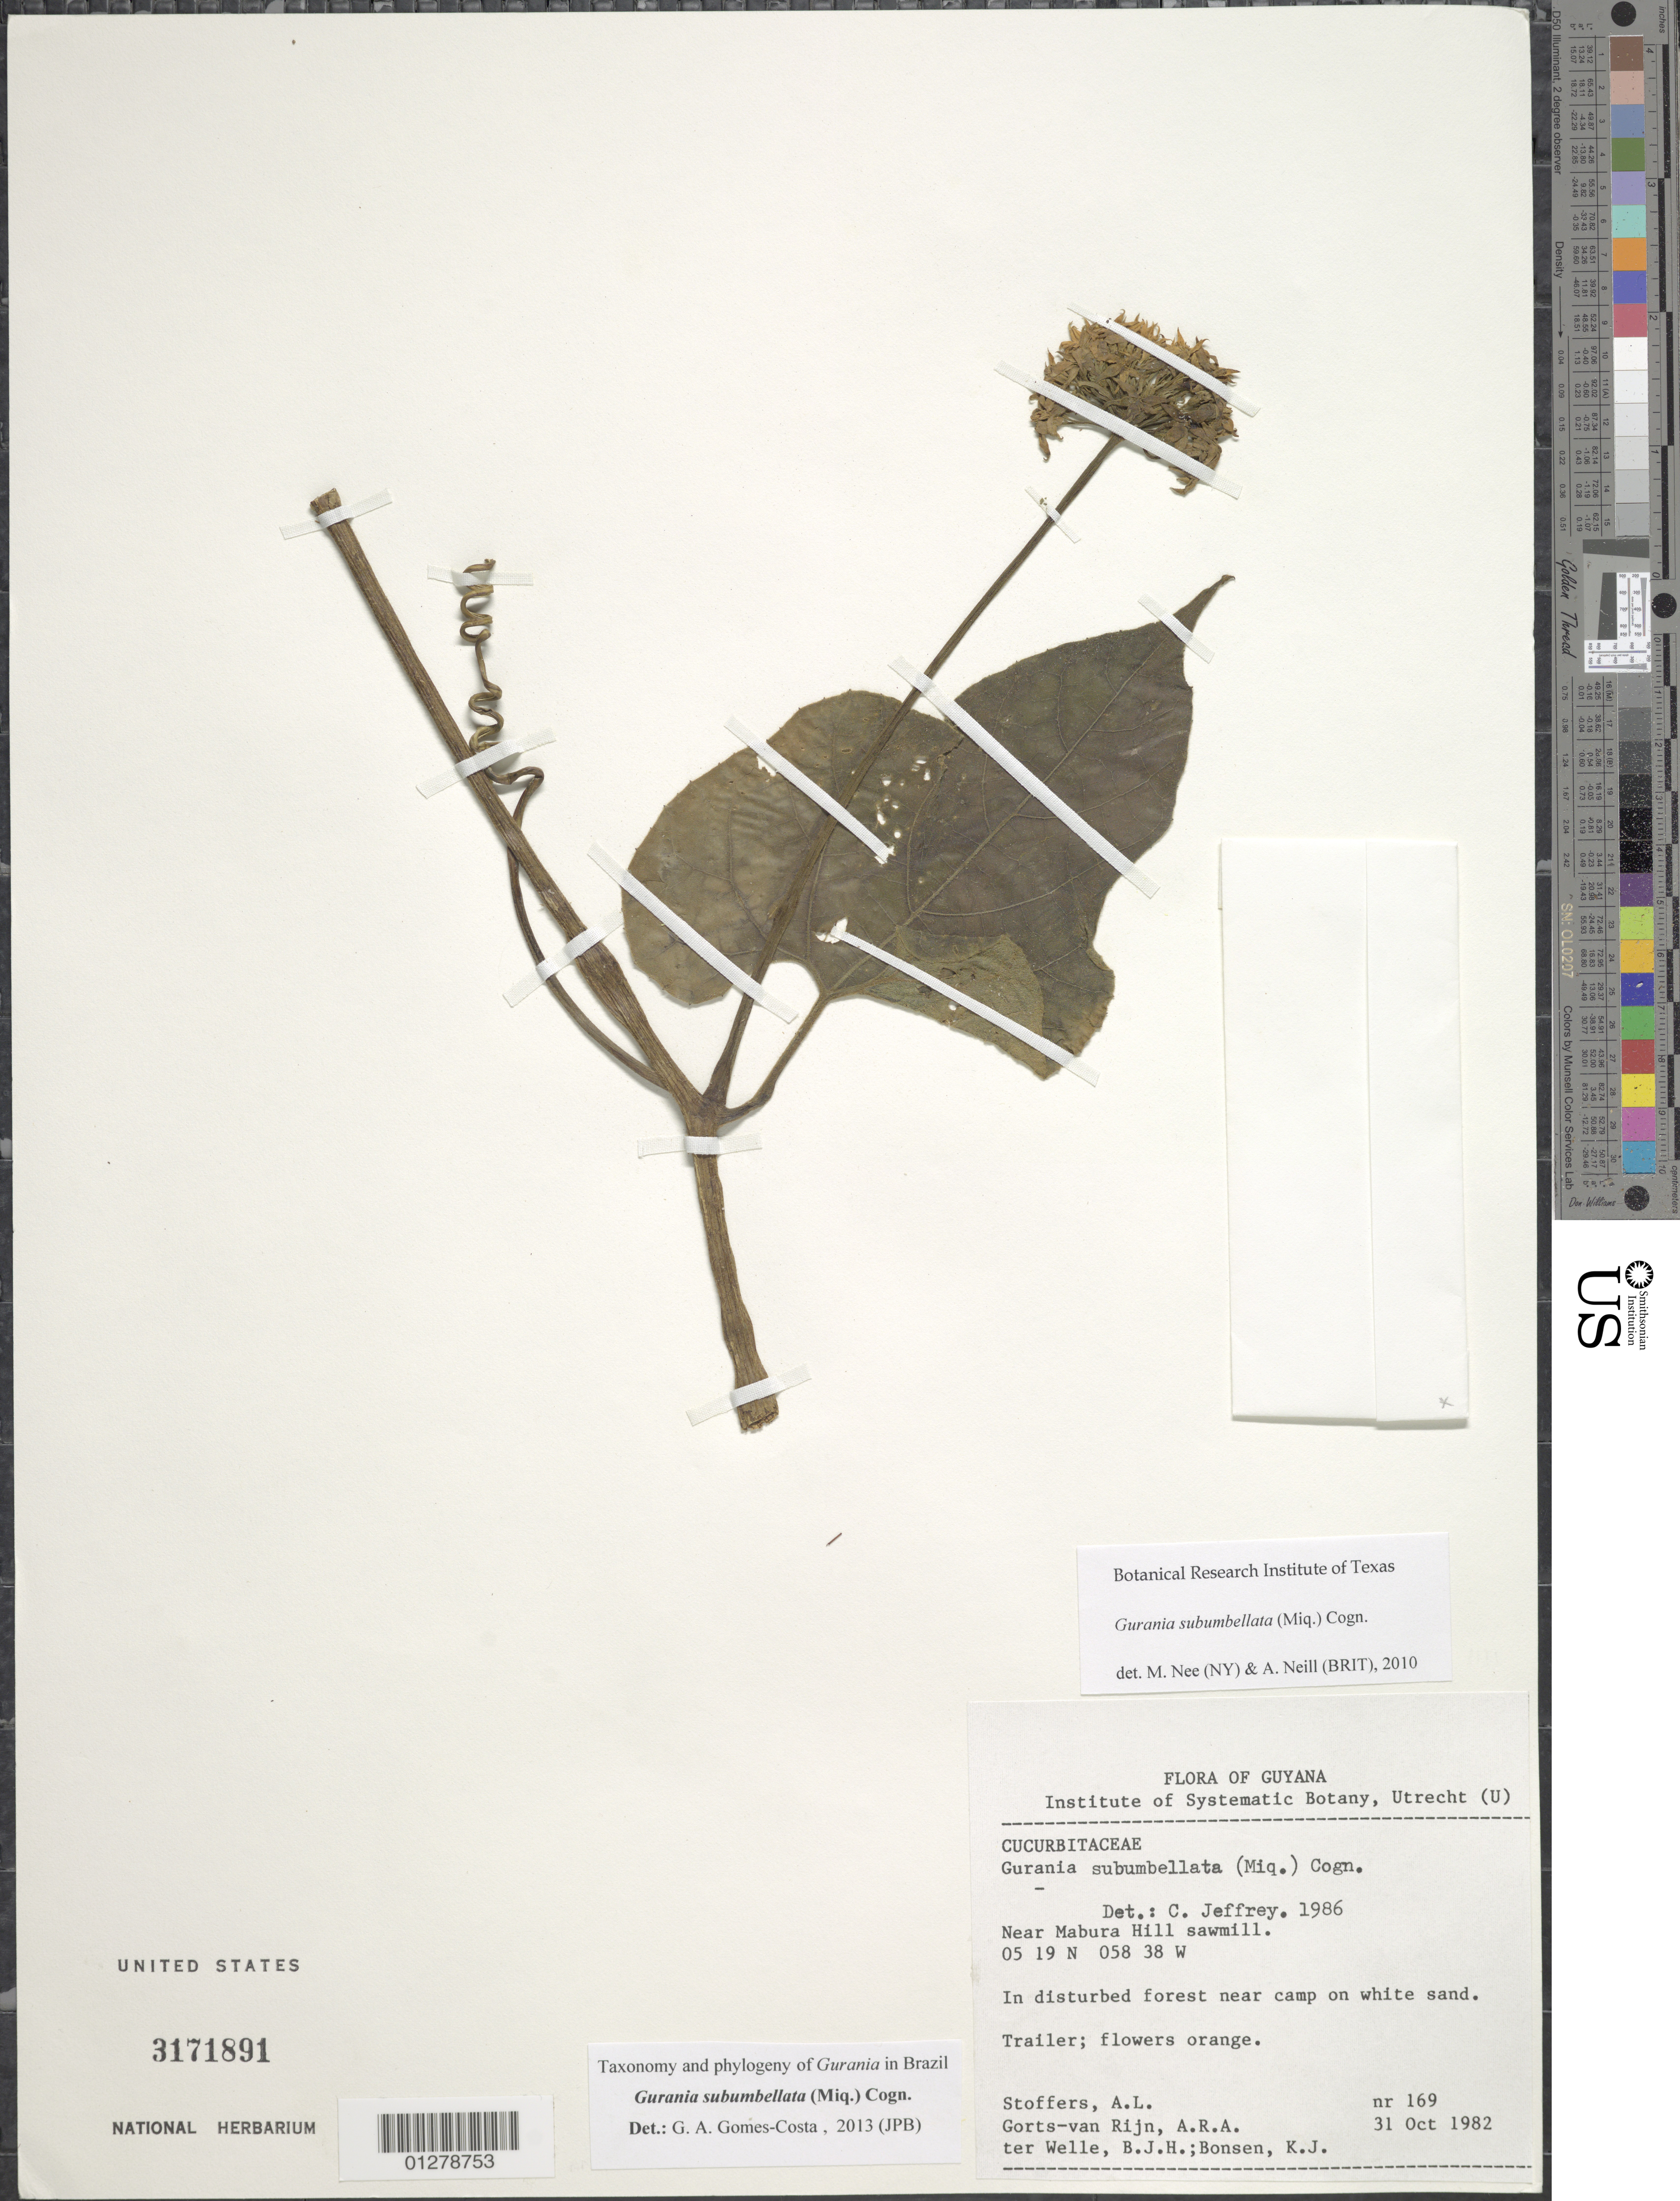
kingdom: Plantae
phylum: Tracheophyta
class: Magnoliopsida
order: Cucurbitales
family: Cucurbitaceae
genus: Gurania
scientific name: Gurania subumbellata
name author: (Miq.) Cogn.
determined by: Gomes-Costa, G. A.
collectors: A. Stoffers, A. .R. A. Görts-van Rijn, B. Welle & K. Bonsen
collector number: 169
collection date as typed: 31 Oct 1982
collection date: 1982-10-31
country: Guyana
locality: Near Mabura Hill sawmill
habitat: in disturbed forest near camp on white sand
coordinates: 05 19 N, 058 38 W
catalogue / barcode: US 3171891